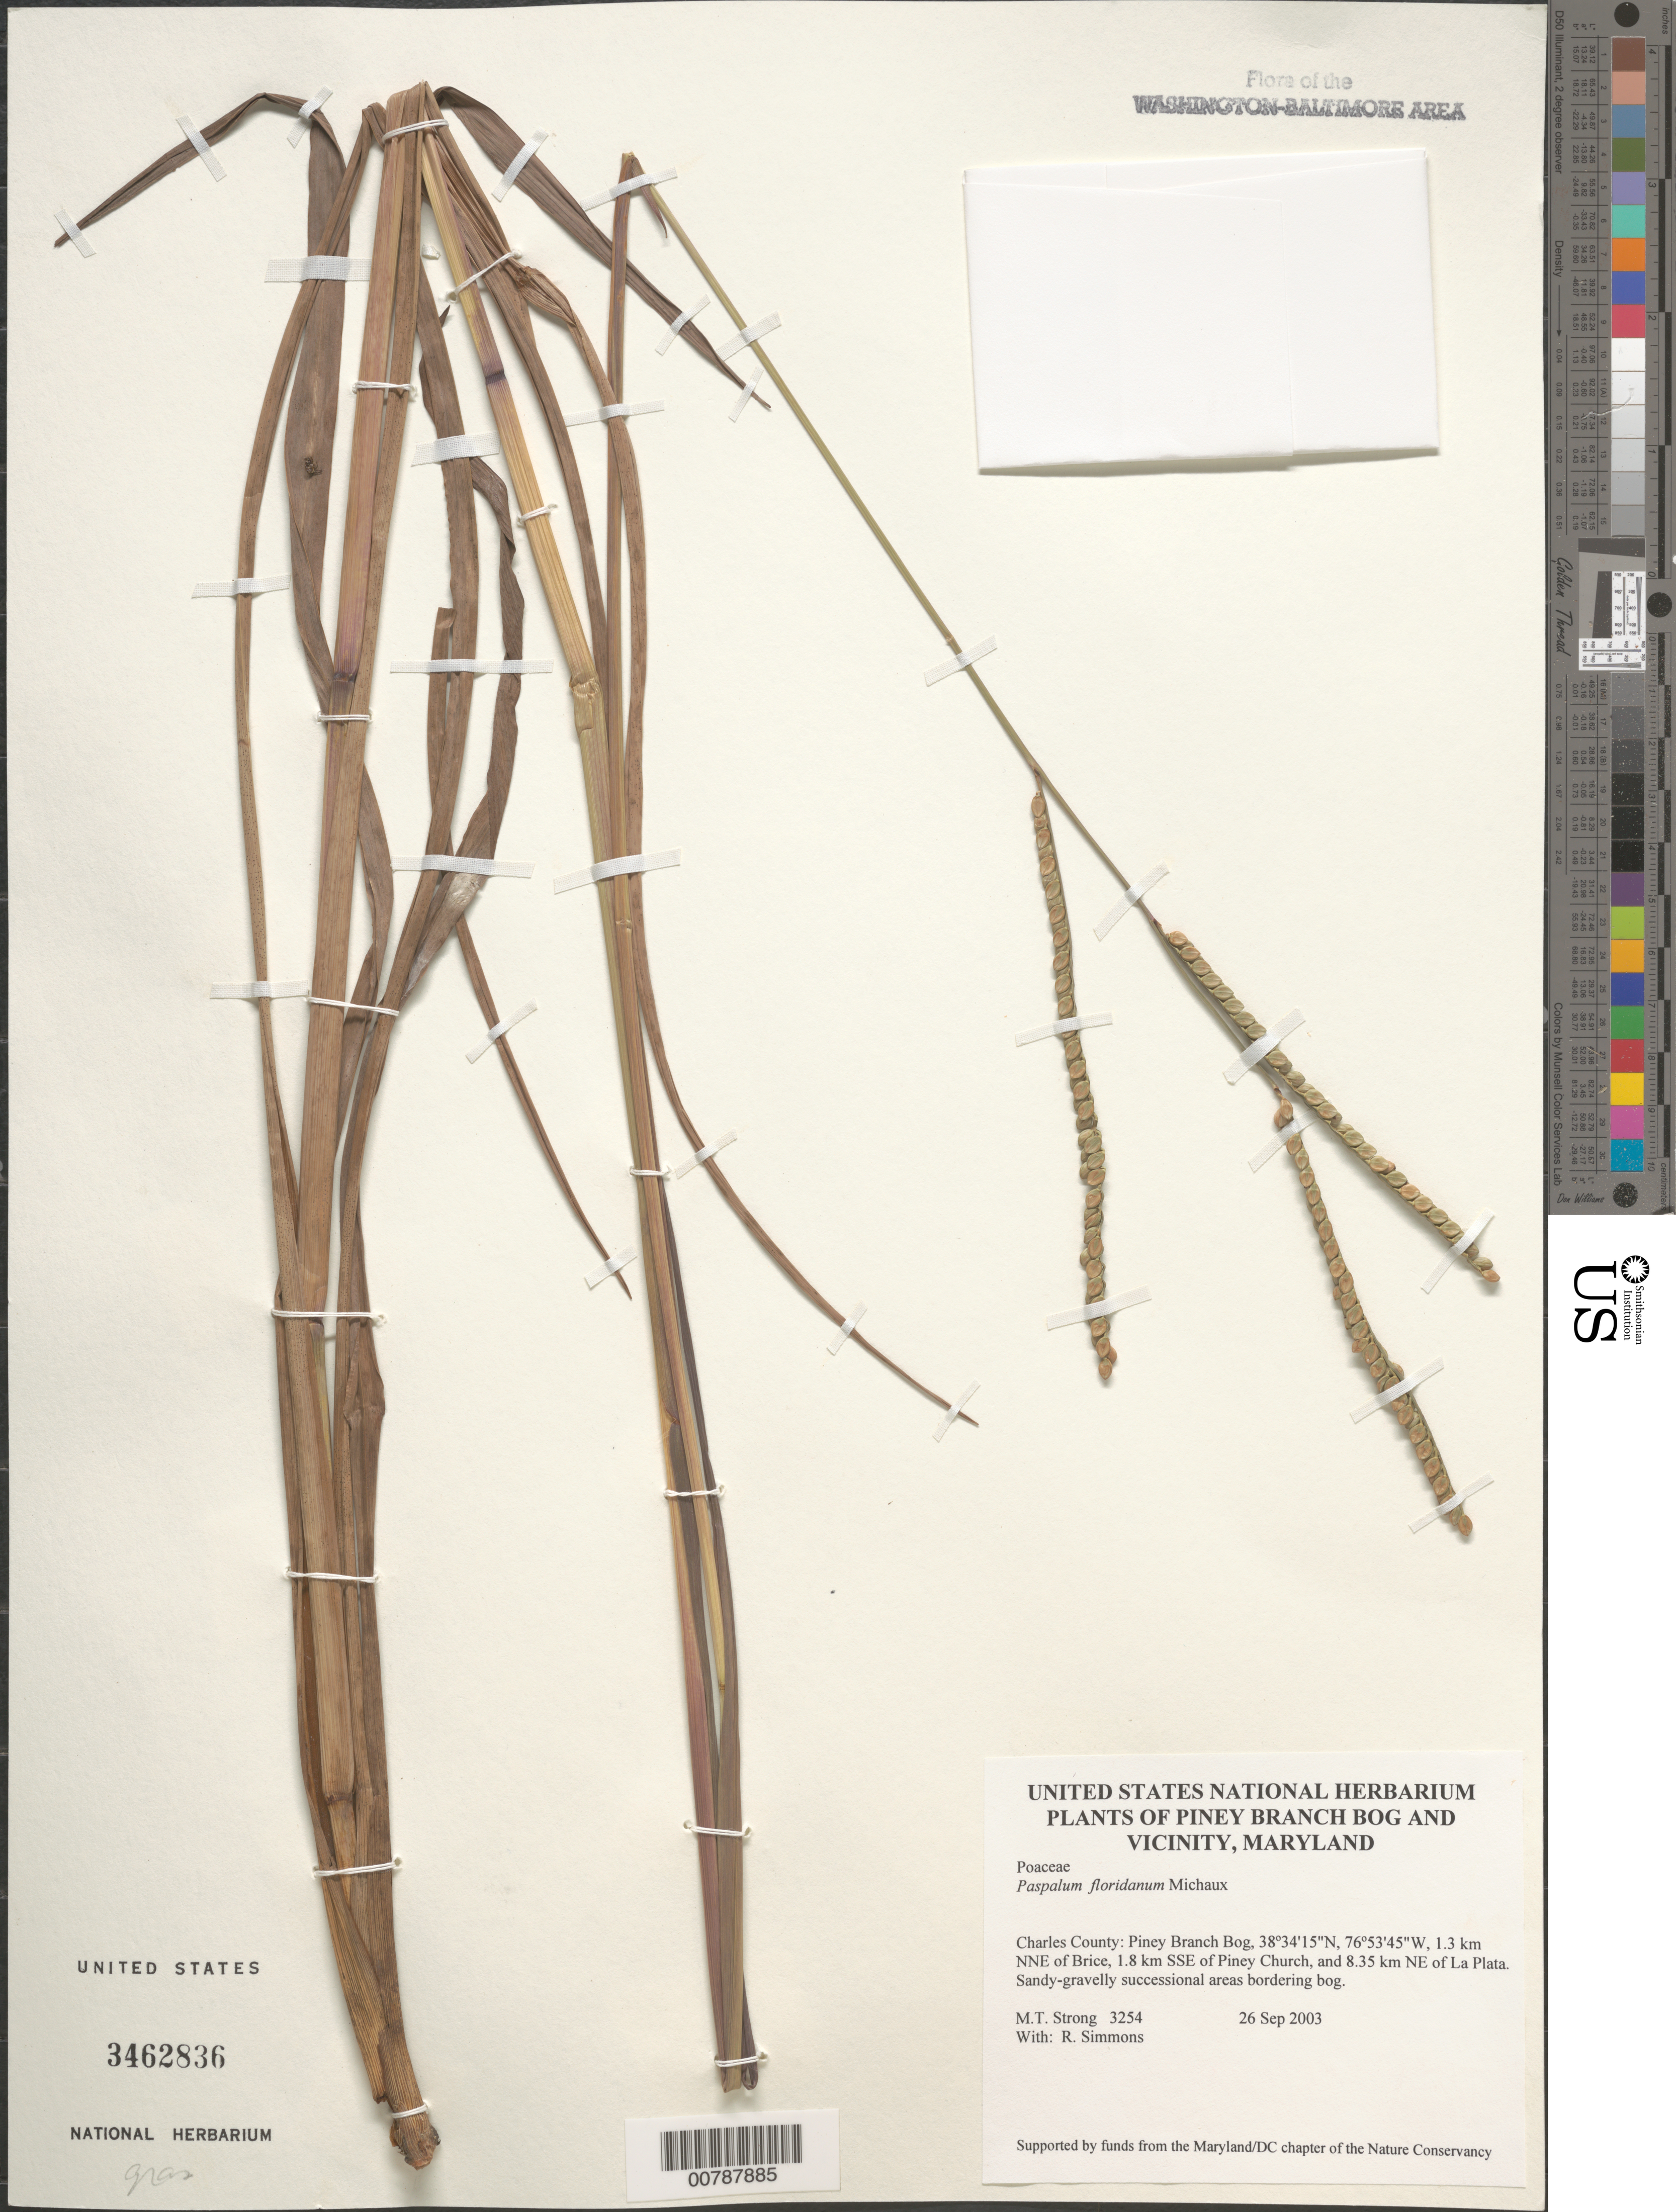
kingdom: Plantae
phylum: Tracheophyta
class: Liliopsida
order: Poales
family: Poaceae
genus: Paspalum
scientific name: Paspalum floridanum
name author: Michx.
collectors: M. T. Strong & R. H. Simmons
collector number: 3254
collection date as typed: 26 Sep 2003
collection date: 2003-09-26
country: United States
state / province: Maryland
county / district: Charles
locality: Piney Branch Bog, 1.3 km NNE of Brice, 1.8 km SSE of Piney Church, and 8.35 km NE of La Plata.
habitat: Sandy-gravelly successional areas bordering bog.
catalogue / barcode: US 3462836